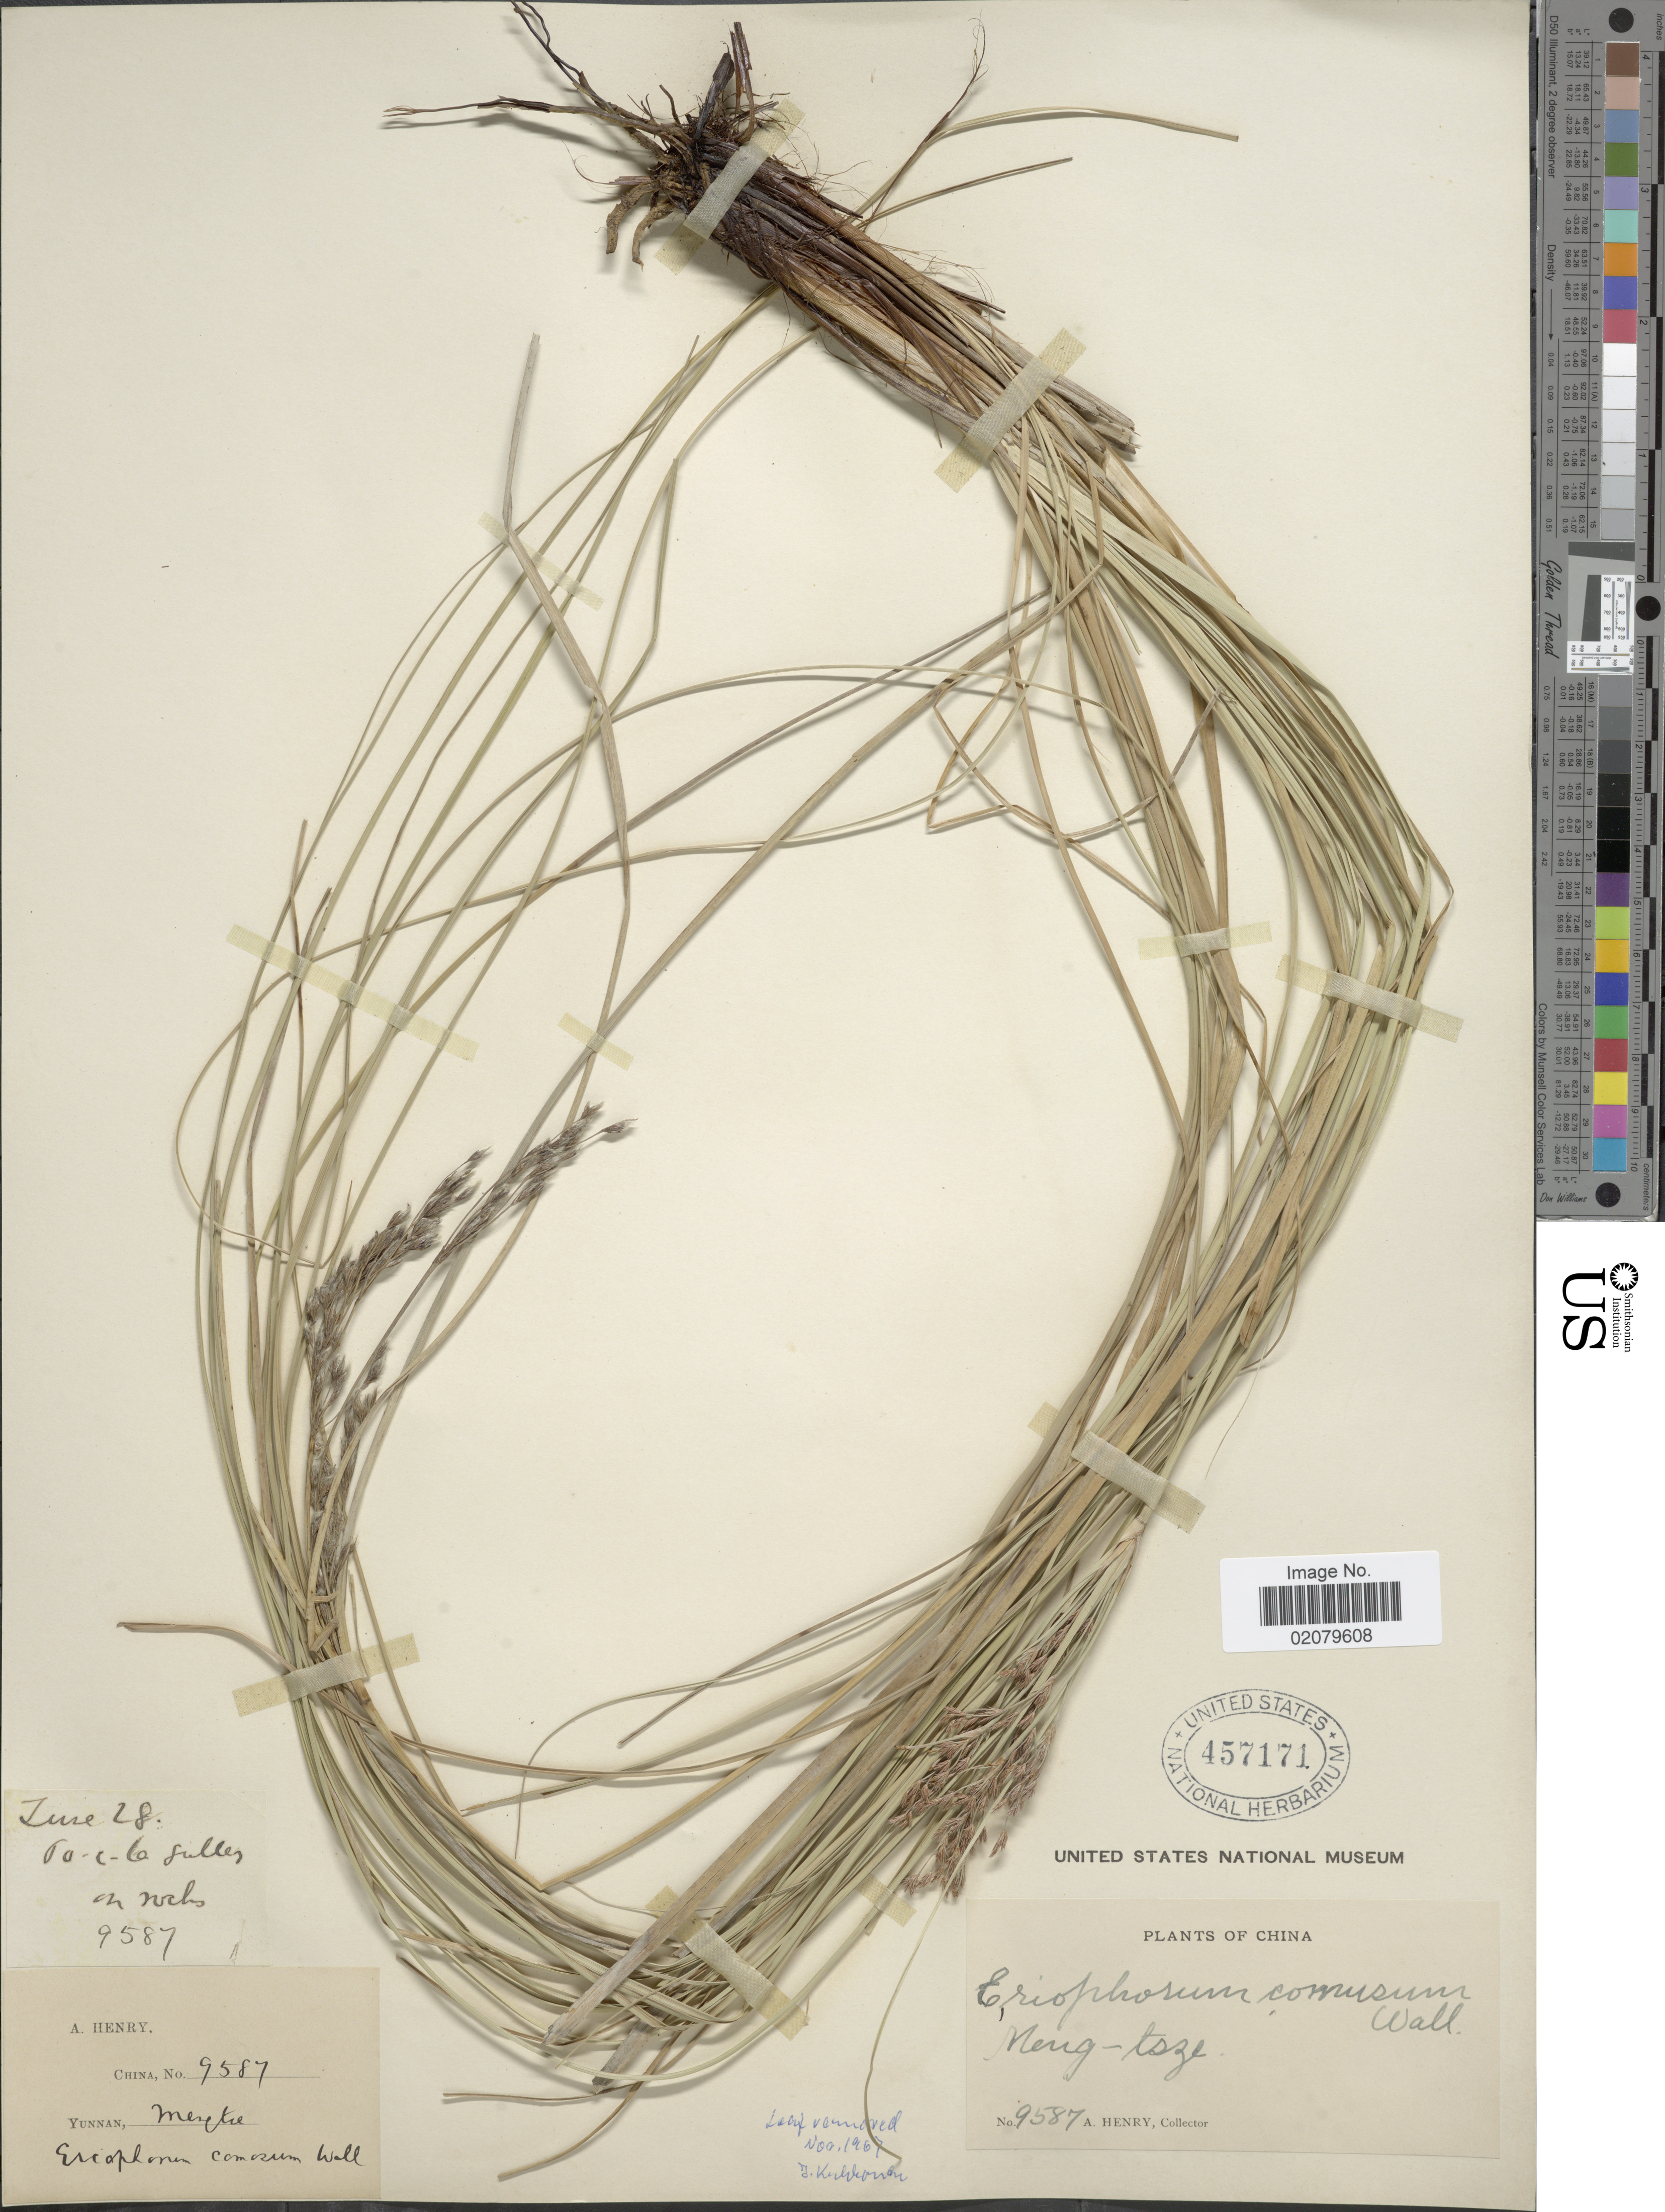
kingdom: Plantae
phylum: Tracheophyta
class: Liliopsida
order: Poales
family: Cyperaceae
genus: Erioscirpus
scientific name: Erioscirpus comosus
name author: (Wall.) Palla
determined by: Strong, Mark T., (BOT), Smithsonian Institution - National Museum of Natural History (UNITED STATES)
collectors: A. Henry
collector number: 9587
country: China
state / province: Yunnan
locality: Mengtse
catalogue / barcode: US 457171